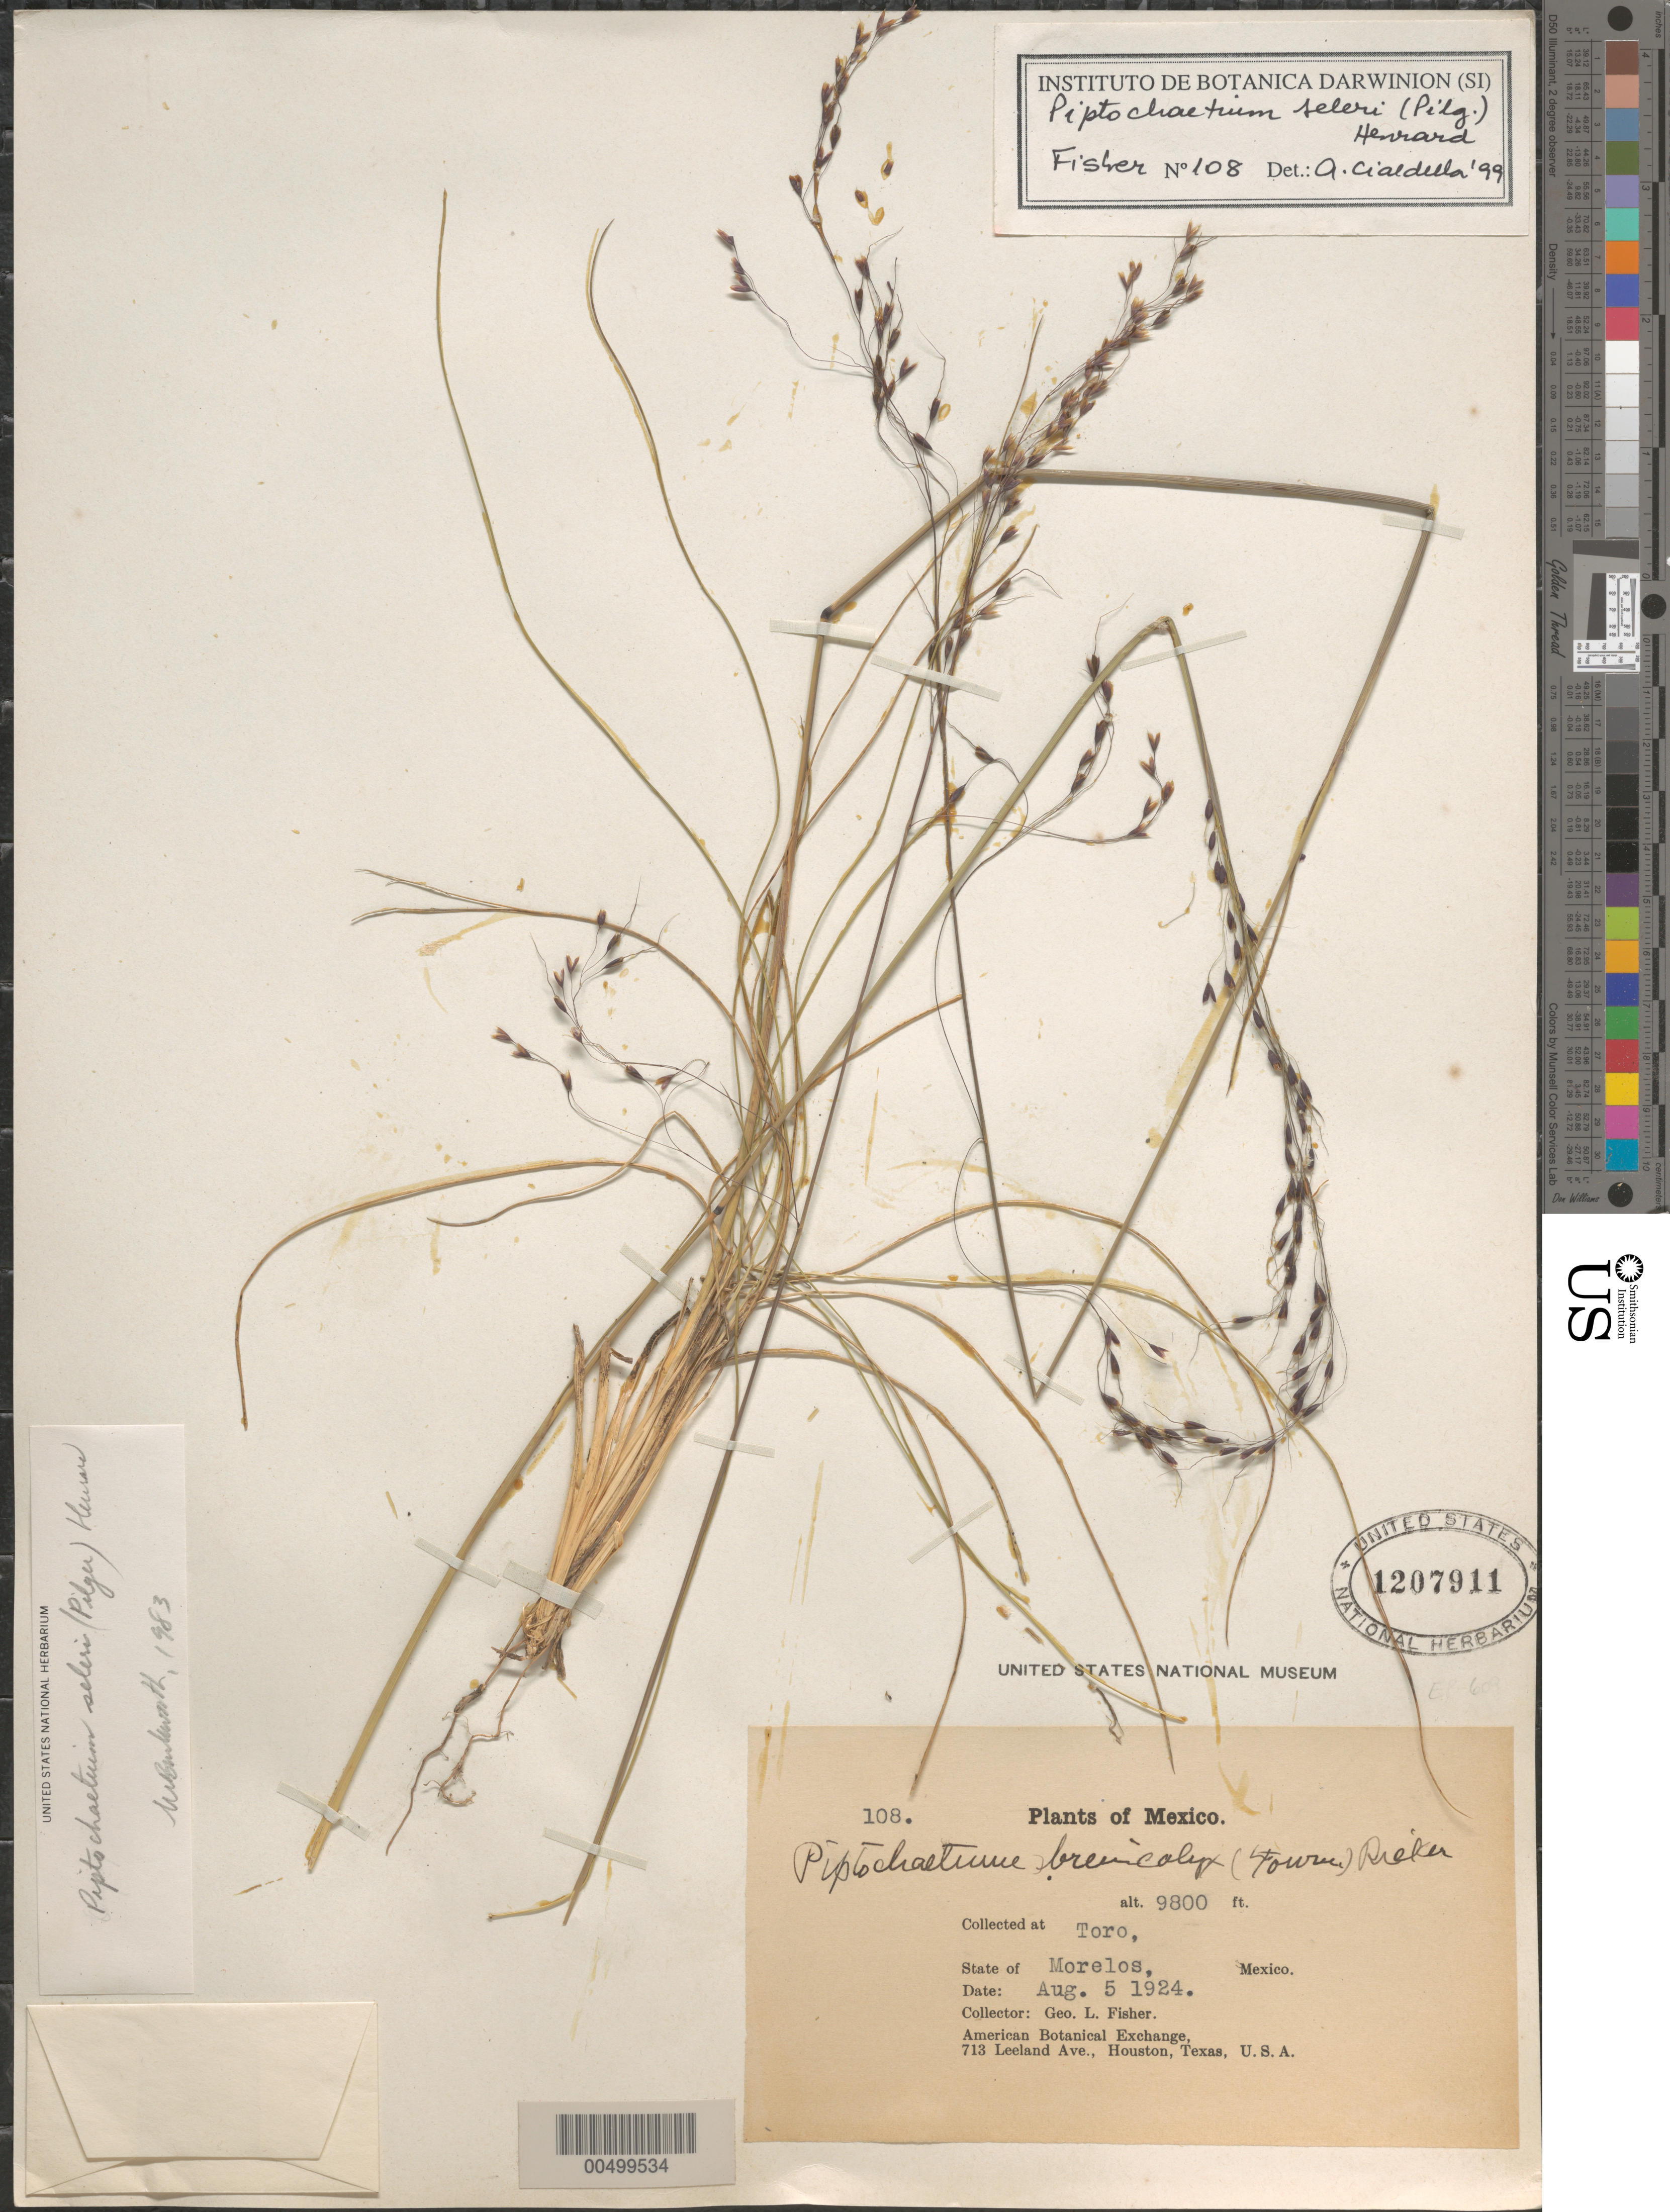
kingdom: Plantae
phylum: Tracheophyta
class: Liliopsida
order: Poales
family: Poaceae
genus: Piptochaetium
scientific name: Piptochaetium seleri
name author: (Pilg.) Henr.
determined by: Barkworth, M. E.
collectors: G. L. Fisher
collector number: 108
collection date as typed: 5 Aug 1924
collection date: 1924-08-05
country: Mexico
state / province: Morelos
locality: Toro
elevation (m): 2987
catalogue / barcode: US 1207911